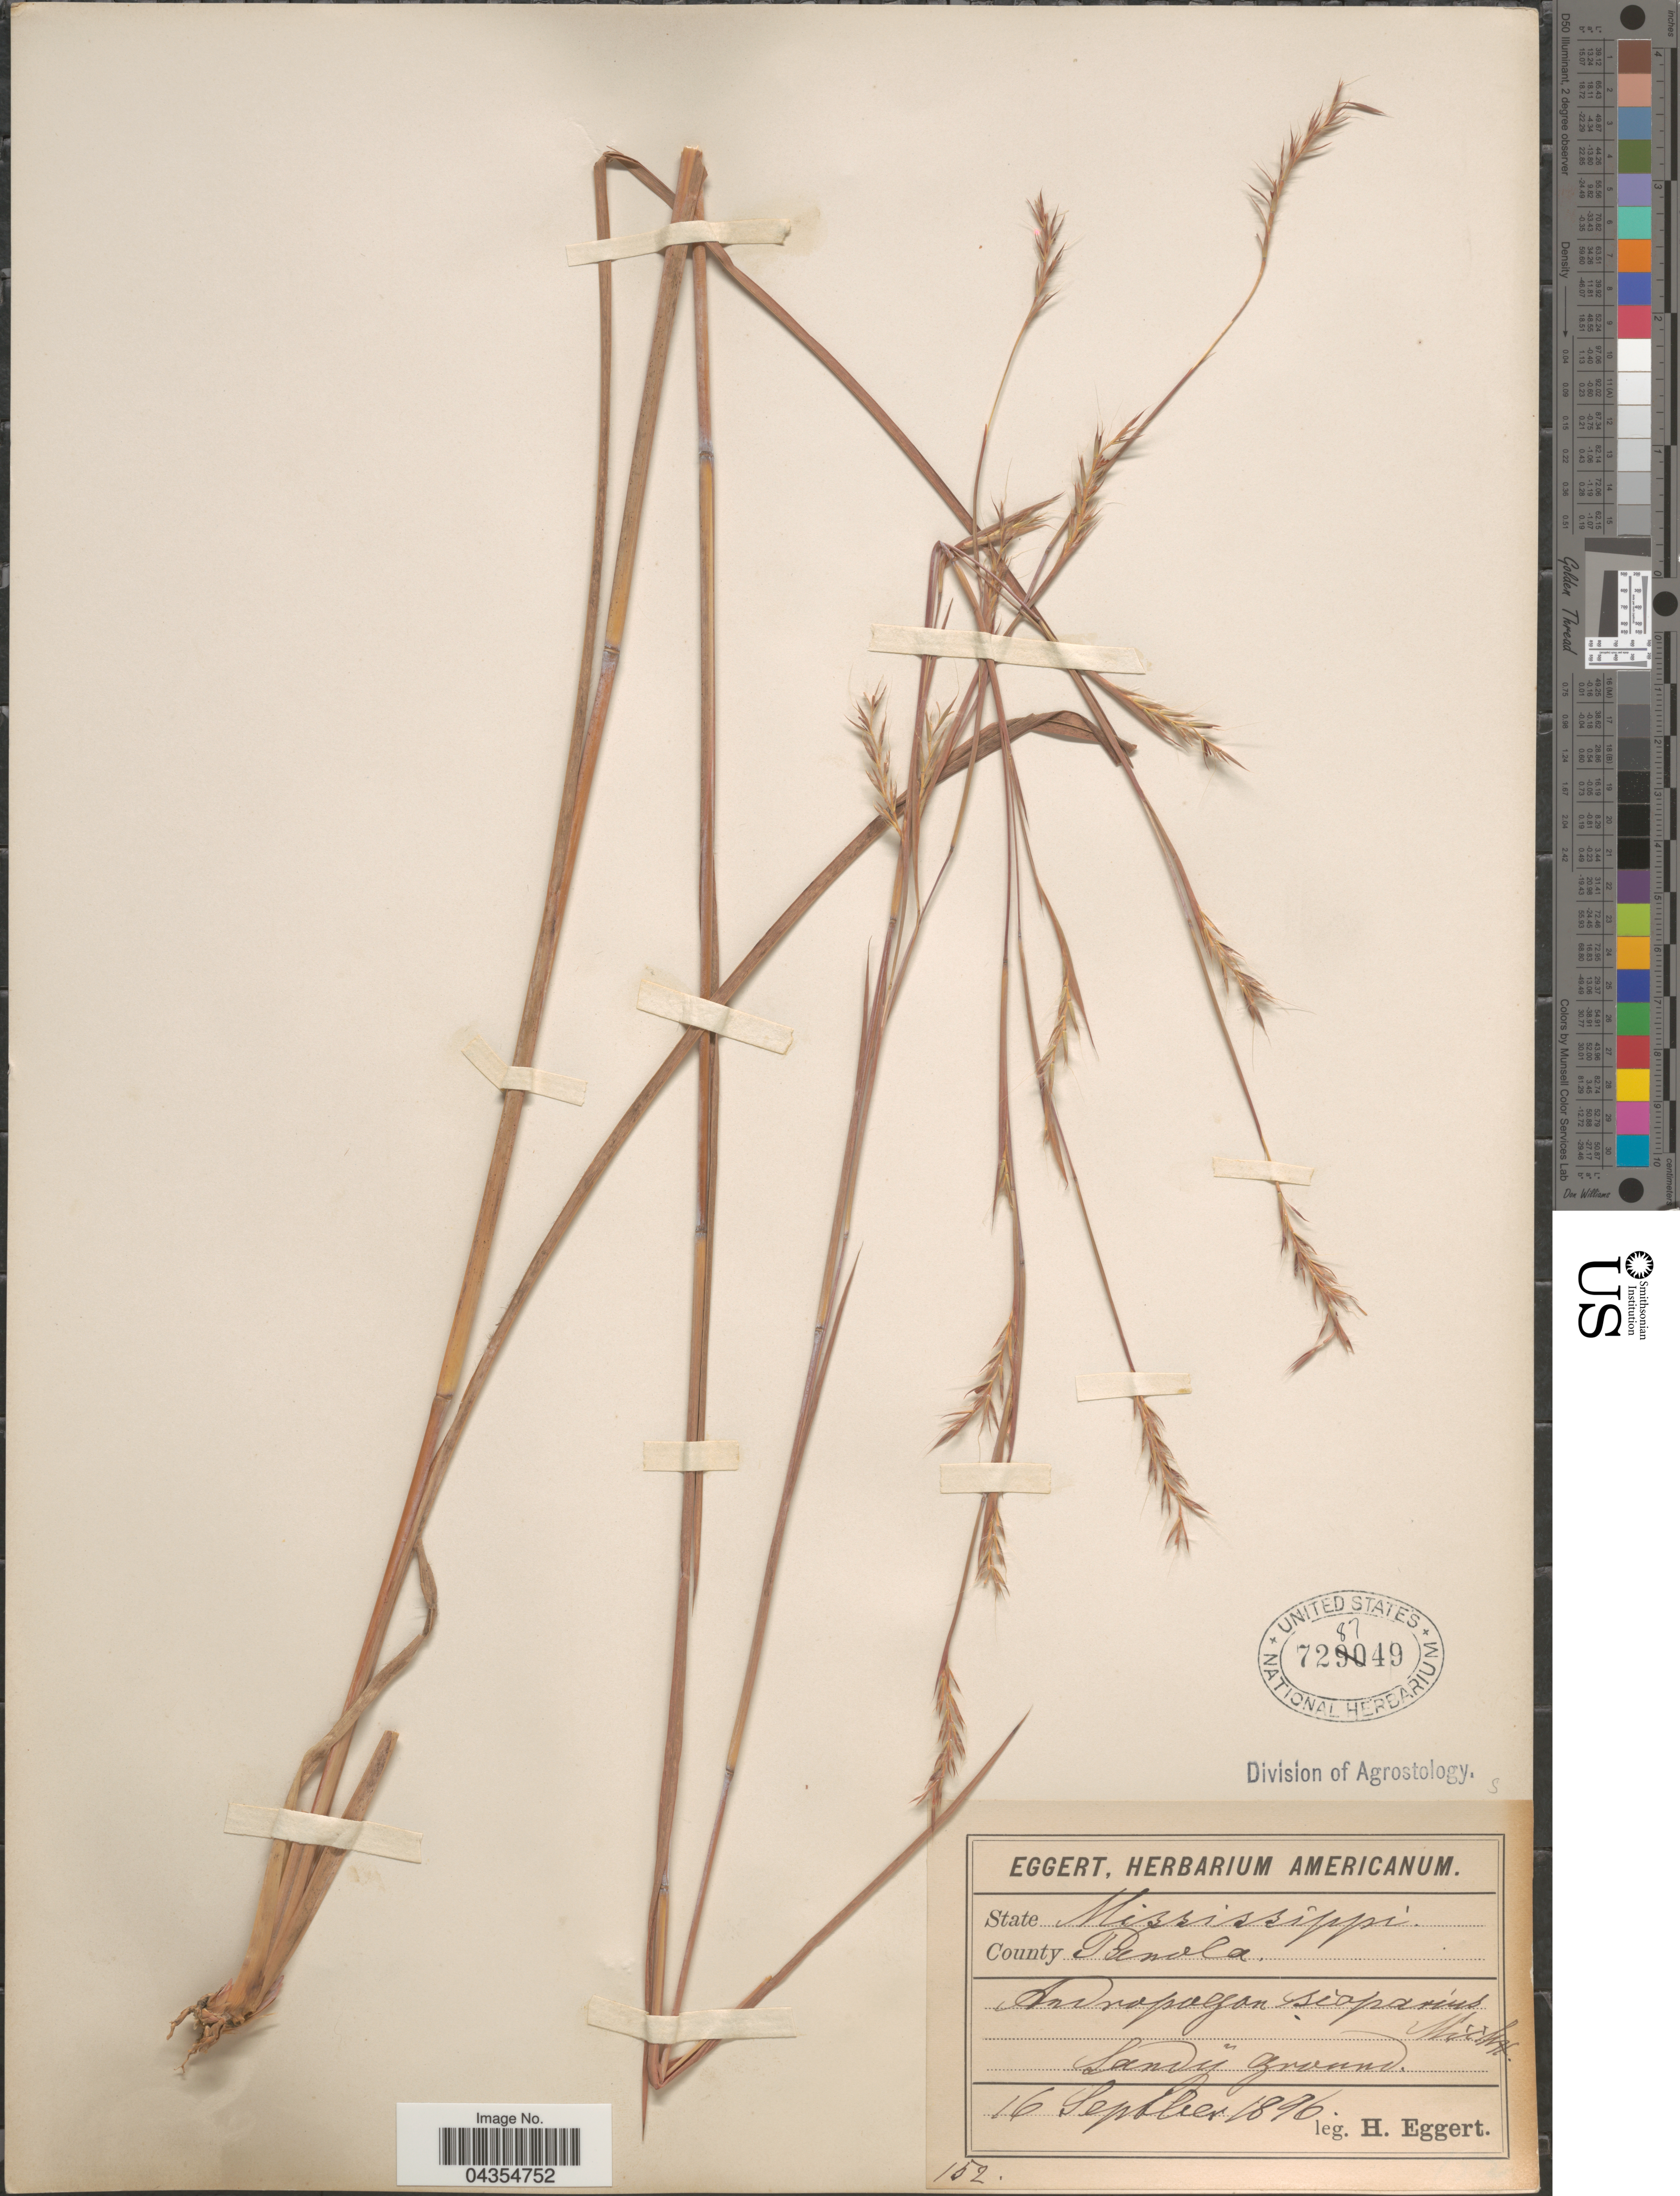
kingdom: Plantae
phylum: Tracheophyta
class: Liliopsida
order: Poales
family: Poaceae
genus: Schizachyrium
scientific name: Schizachyrium sanguineum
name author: (Retz.) Alston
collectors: H. Eggert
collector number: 152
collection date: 1896-09-16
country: United States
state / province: Mississippi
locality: County Panola.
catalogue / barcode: US 728749